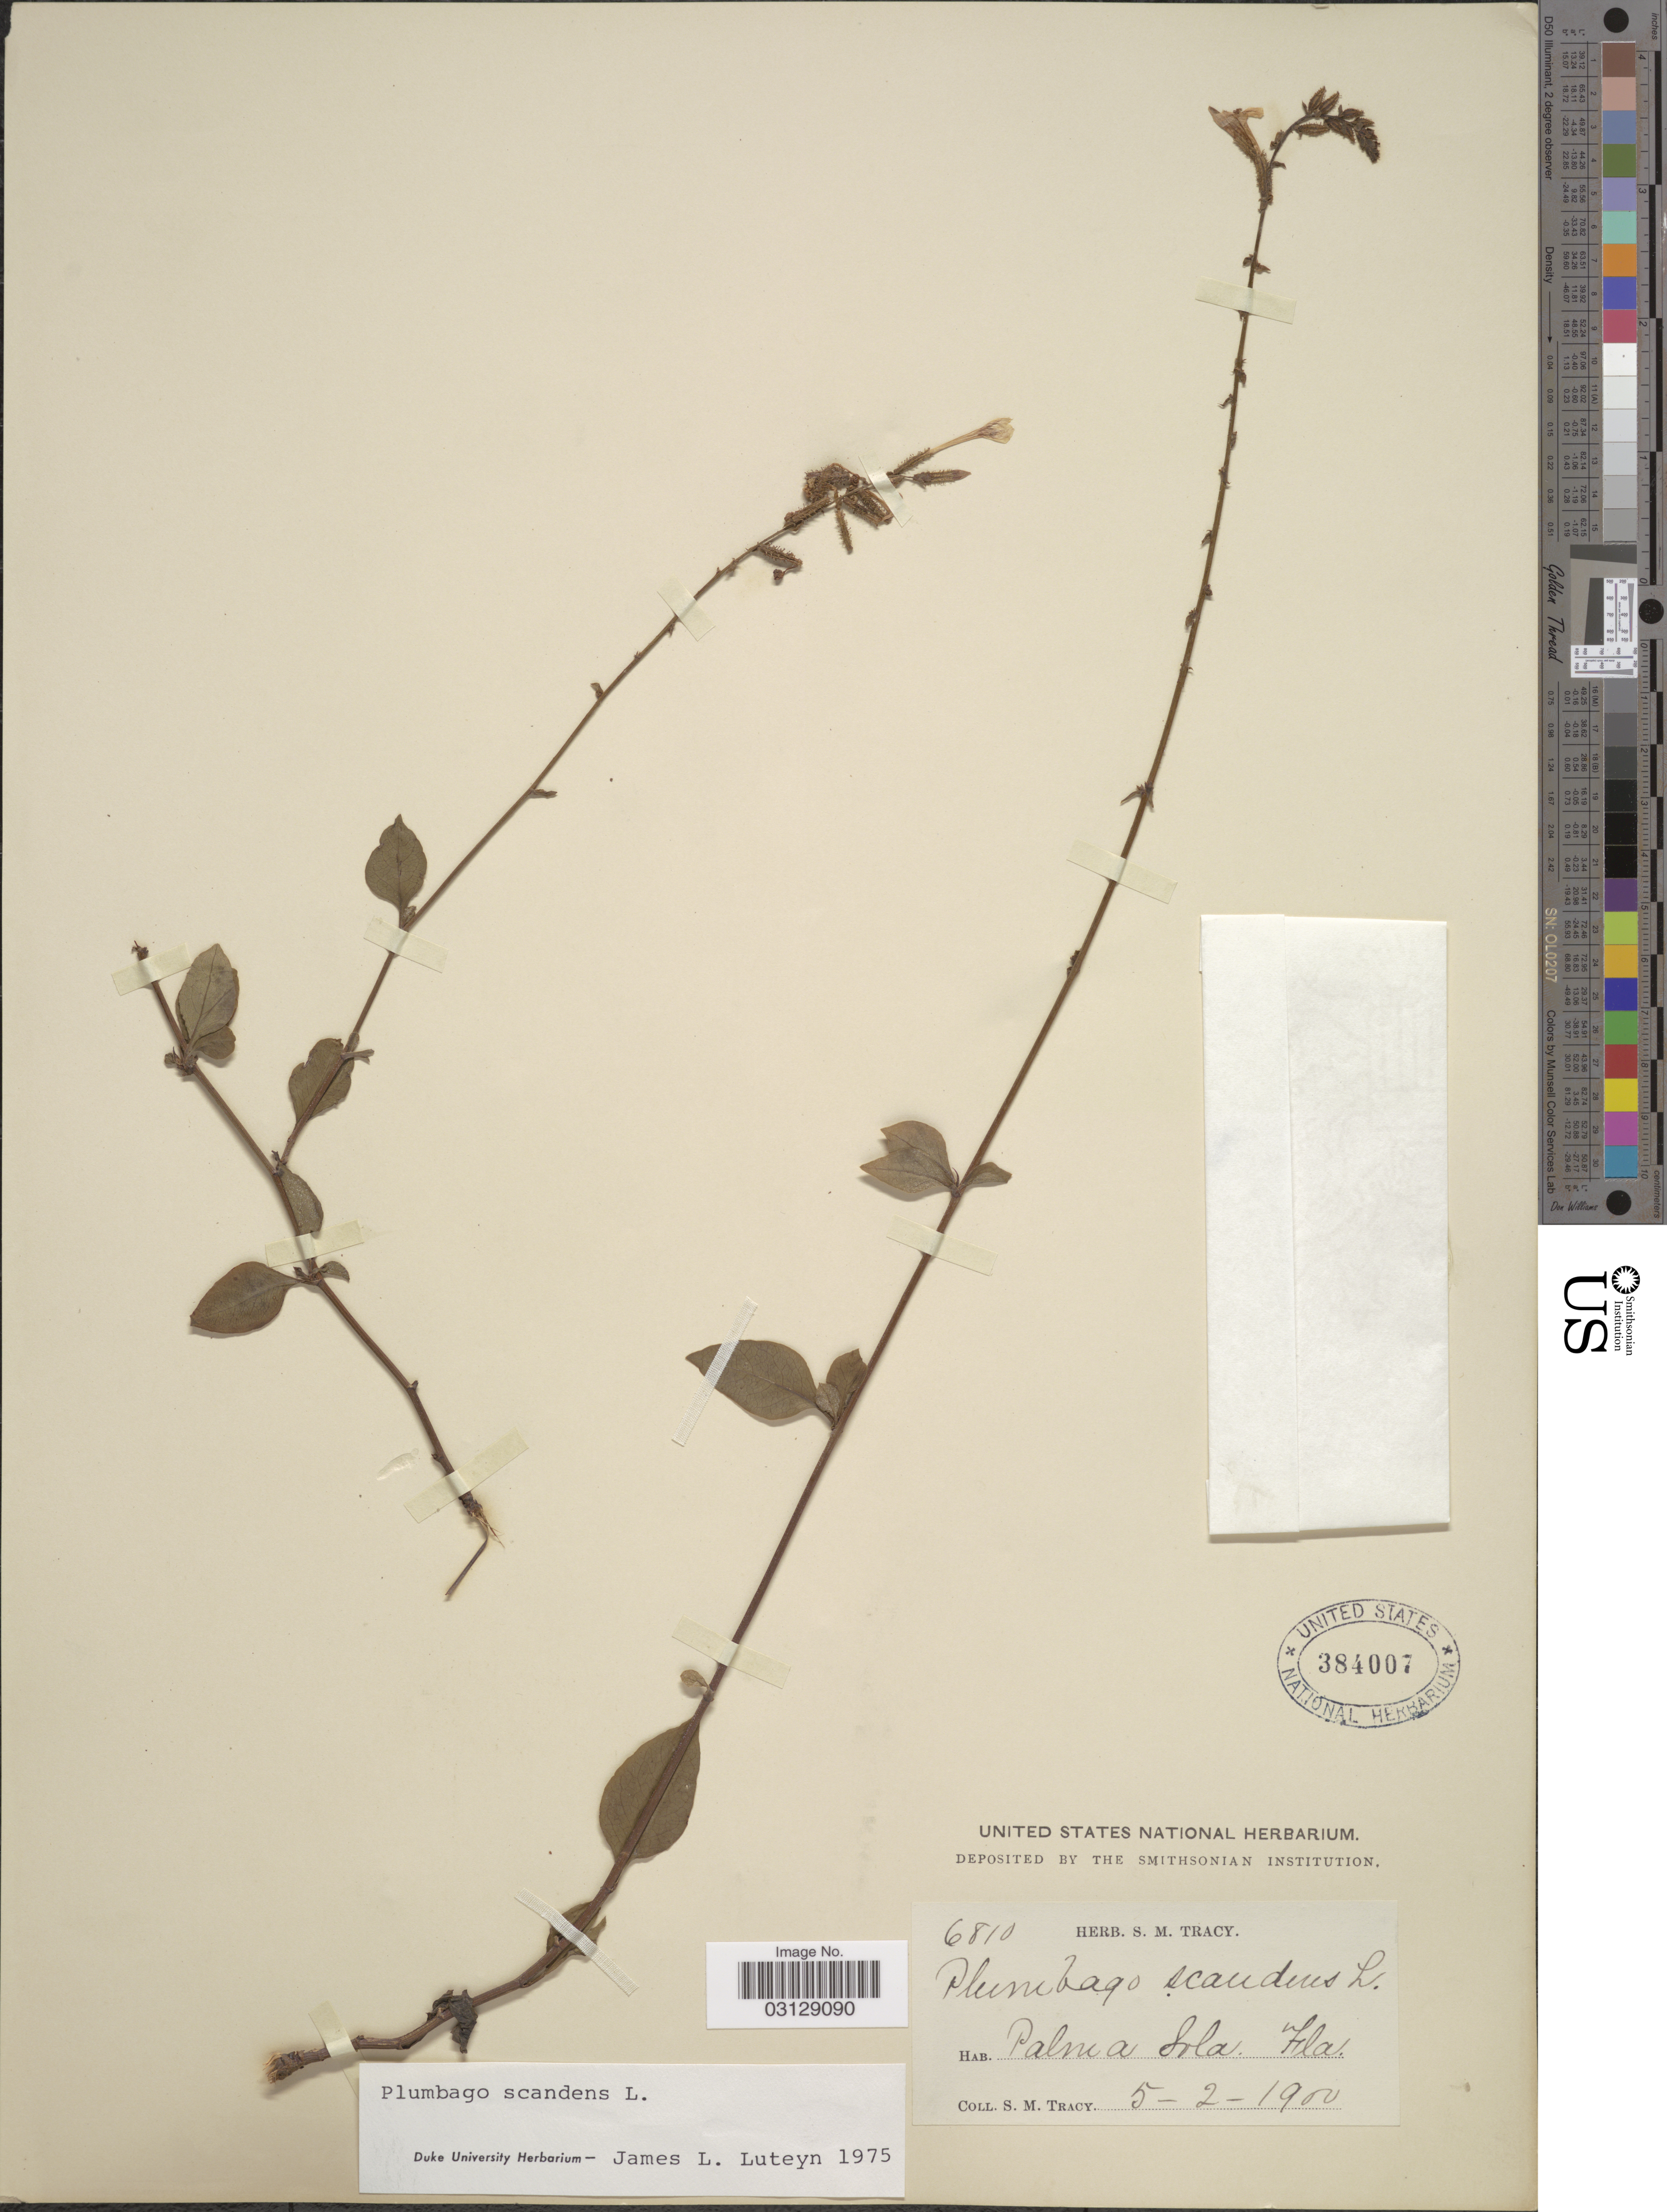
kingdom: Plantae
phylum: Tracheophyta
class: Magnoliopsida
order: Caryophyllales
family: Plumbaginaceae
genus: Plumbago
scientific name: Plumbago scandens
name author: L.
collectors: S. M. Tracy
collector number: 6810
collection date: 1900-05-02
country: United States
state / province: Florida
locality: Palma Sola.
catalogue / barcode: US 384007